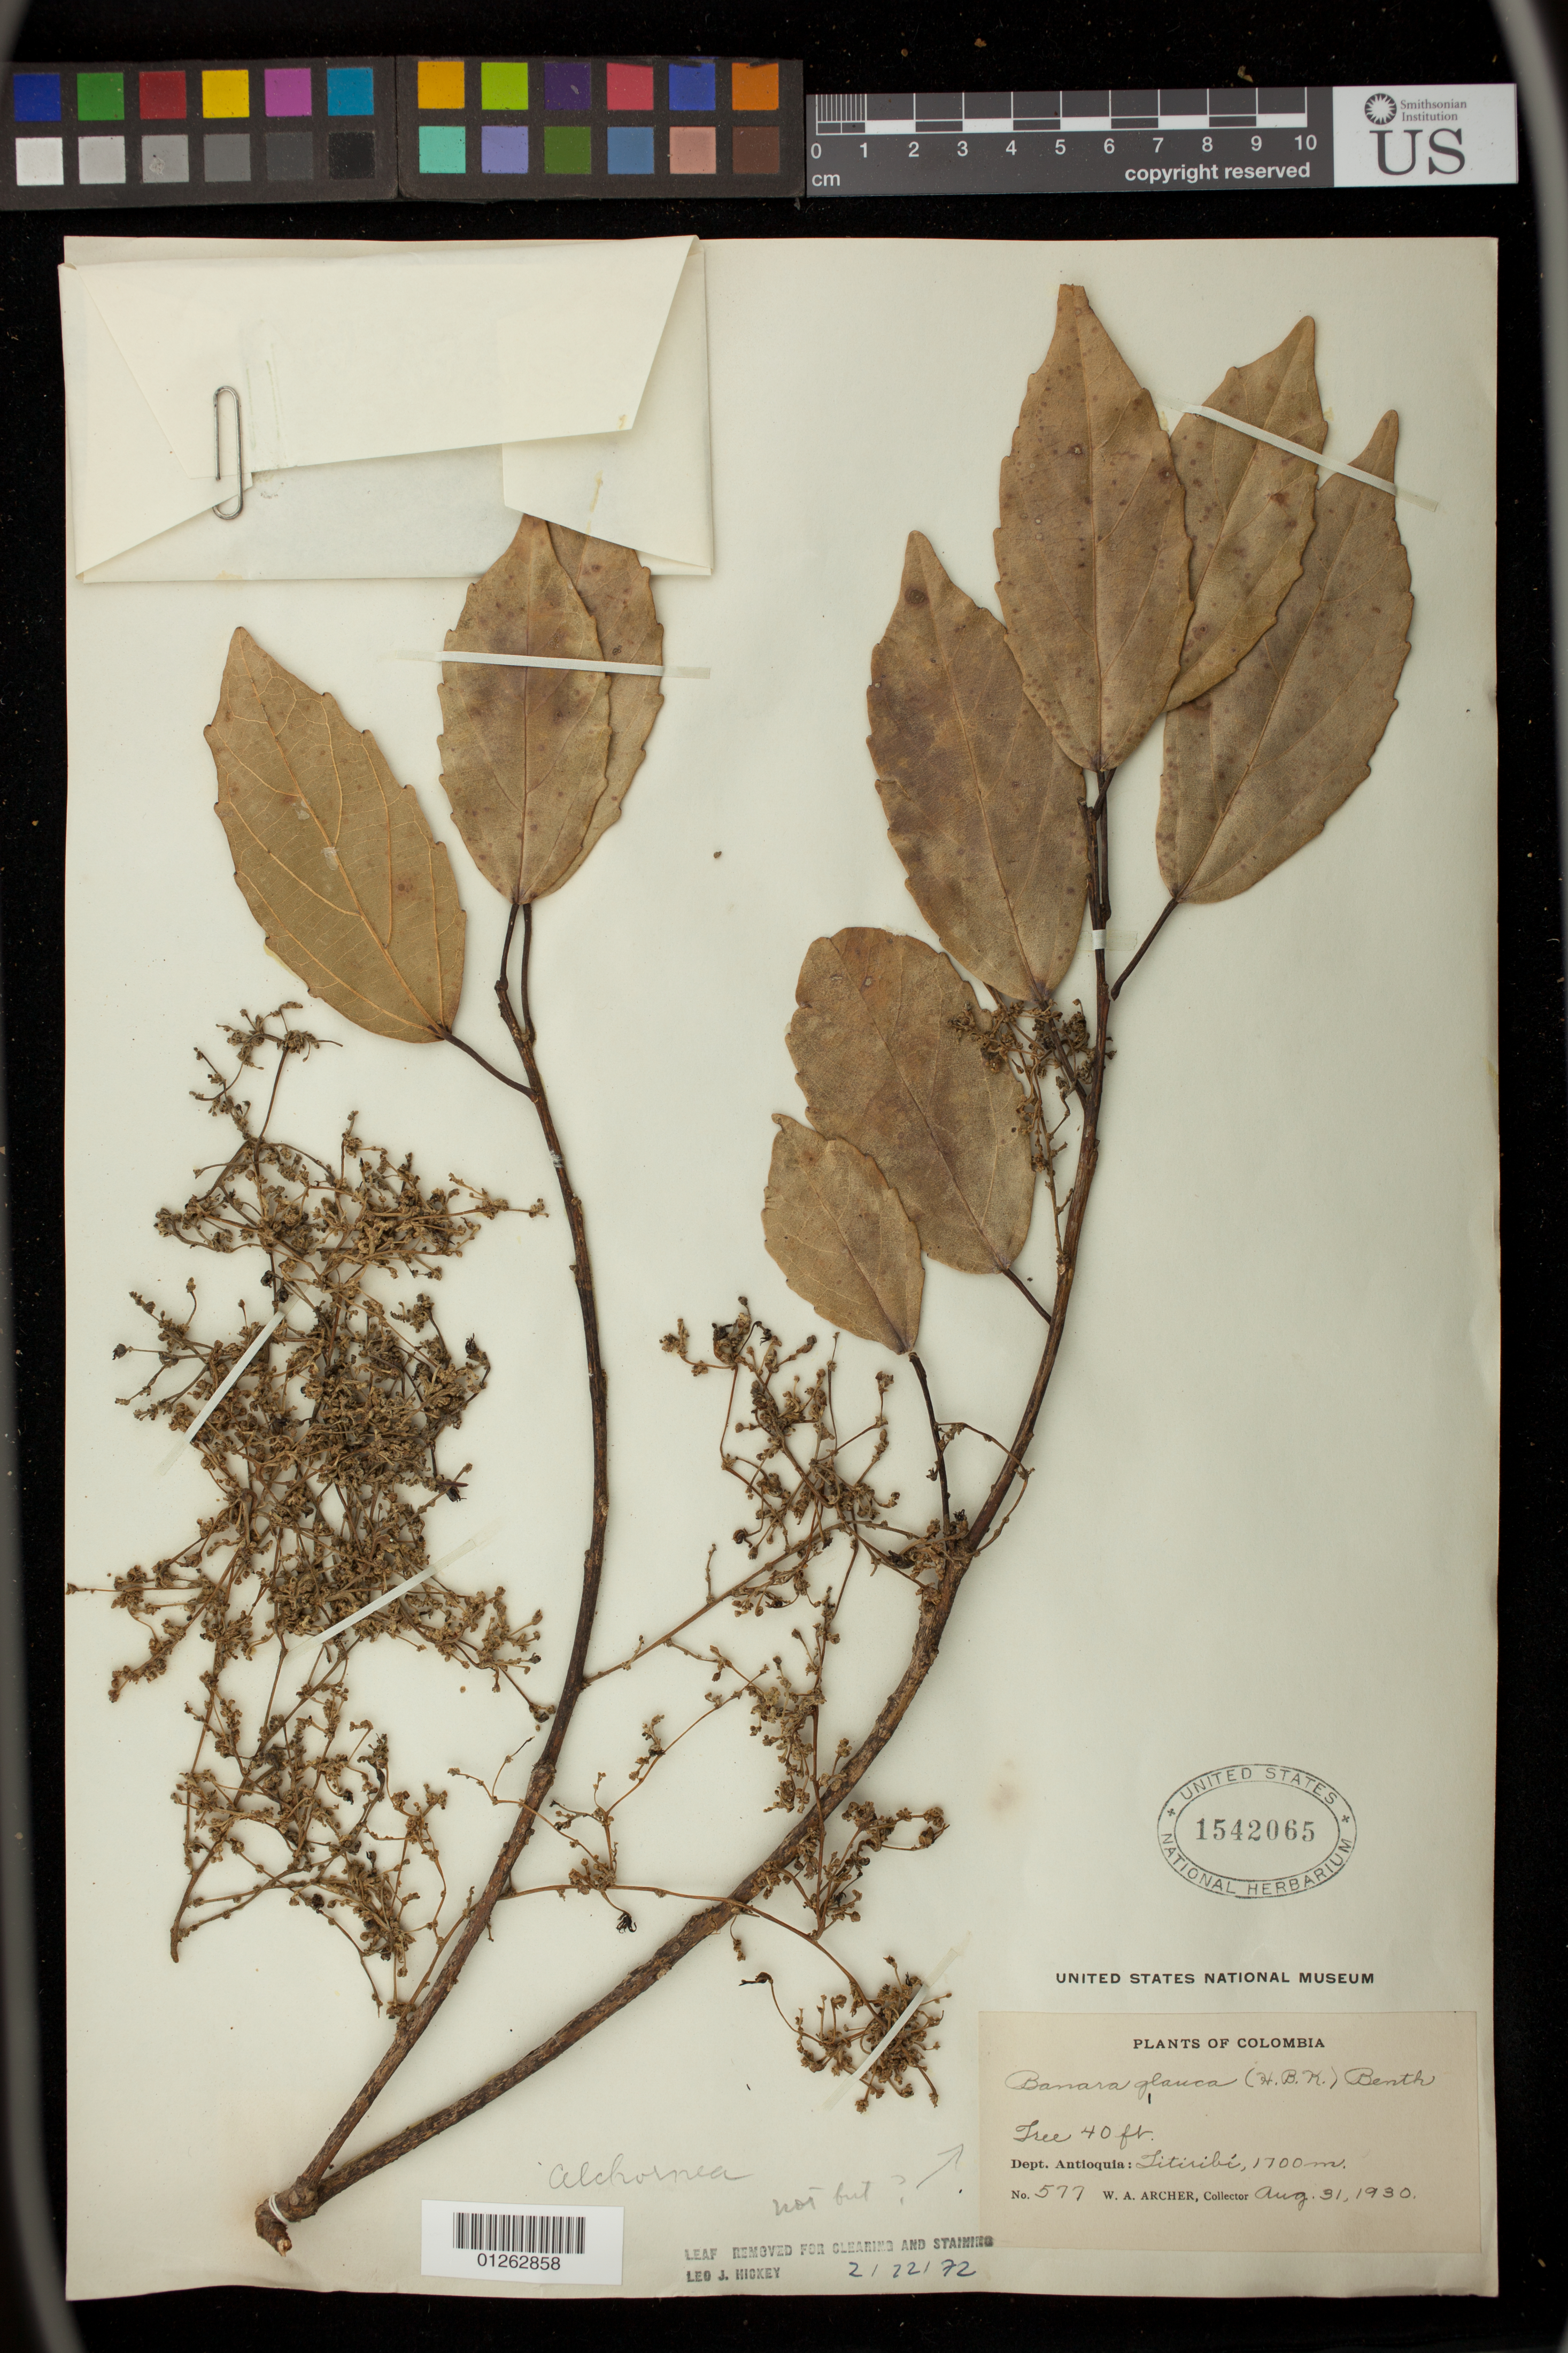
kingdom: Plantae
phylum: Tracheophyta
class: Magnoliopsida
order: Malpighiales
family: Euphorbiaceae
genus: Alchornea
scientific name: Alchornea triplinervia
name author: (Spreng.) Müll. Arg.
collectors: W. A. Archer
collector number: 577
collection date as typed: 31 Aug 1930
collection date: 1930-08-31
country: Colombia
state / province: Antioquia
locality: Titiribi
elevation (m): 1700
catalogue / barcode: US 1542065